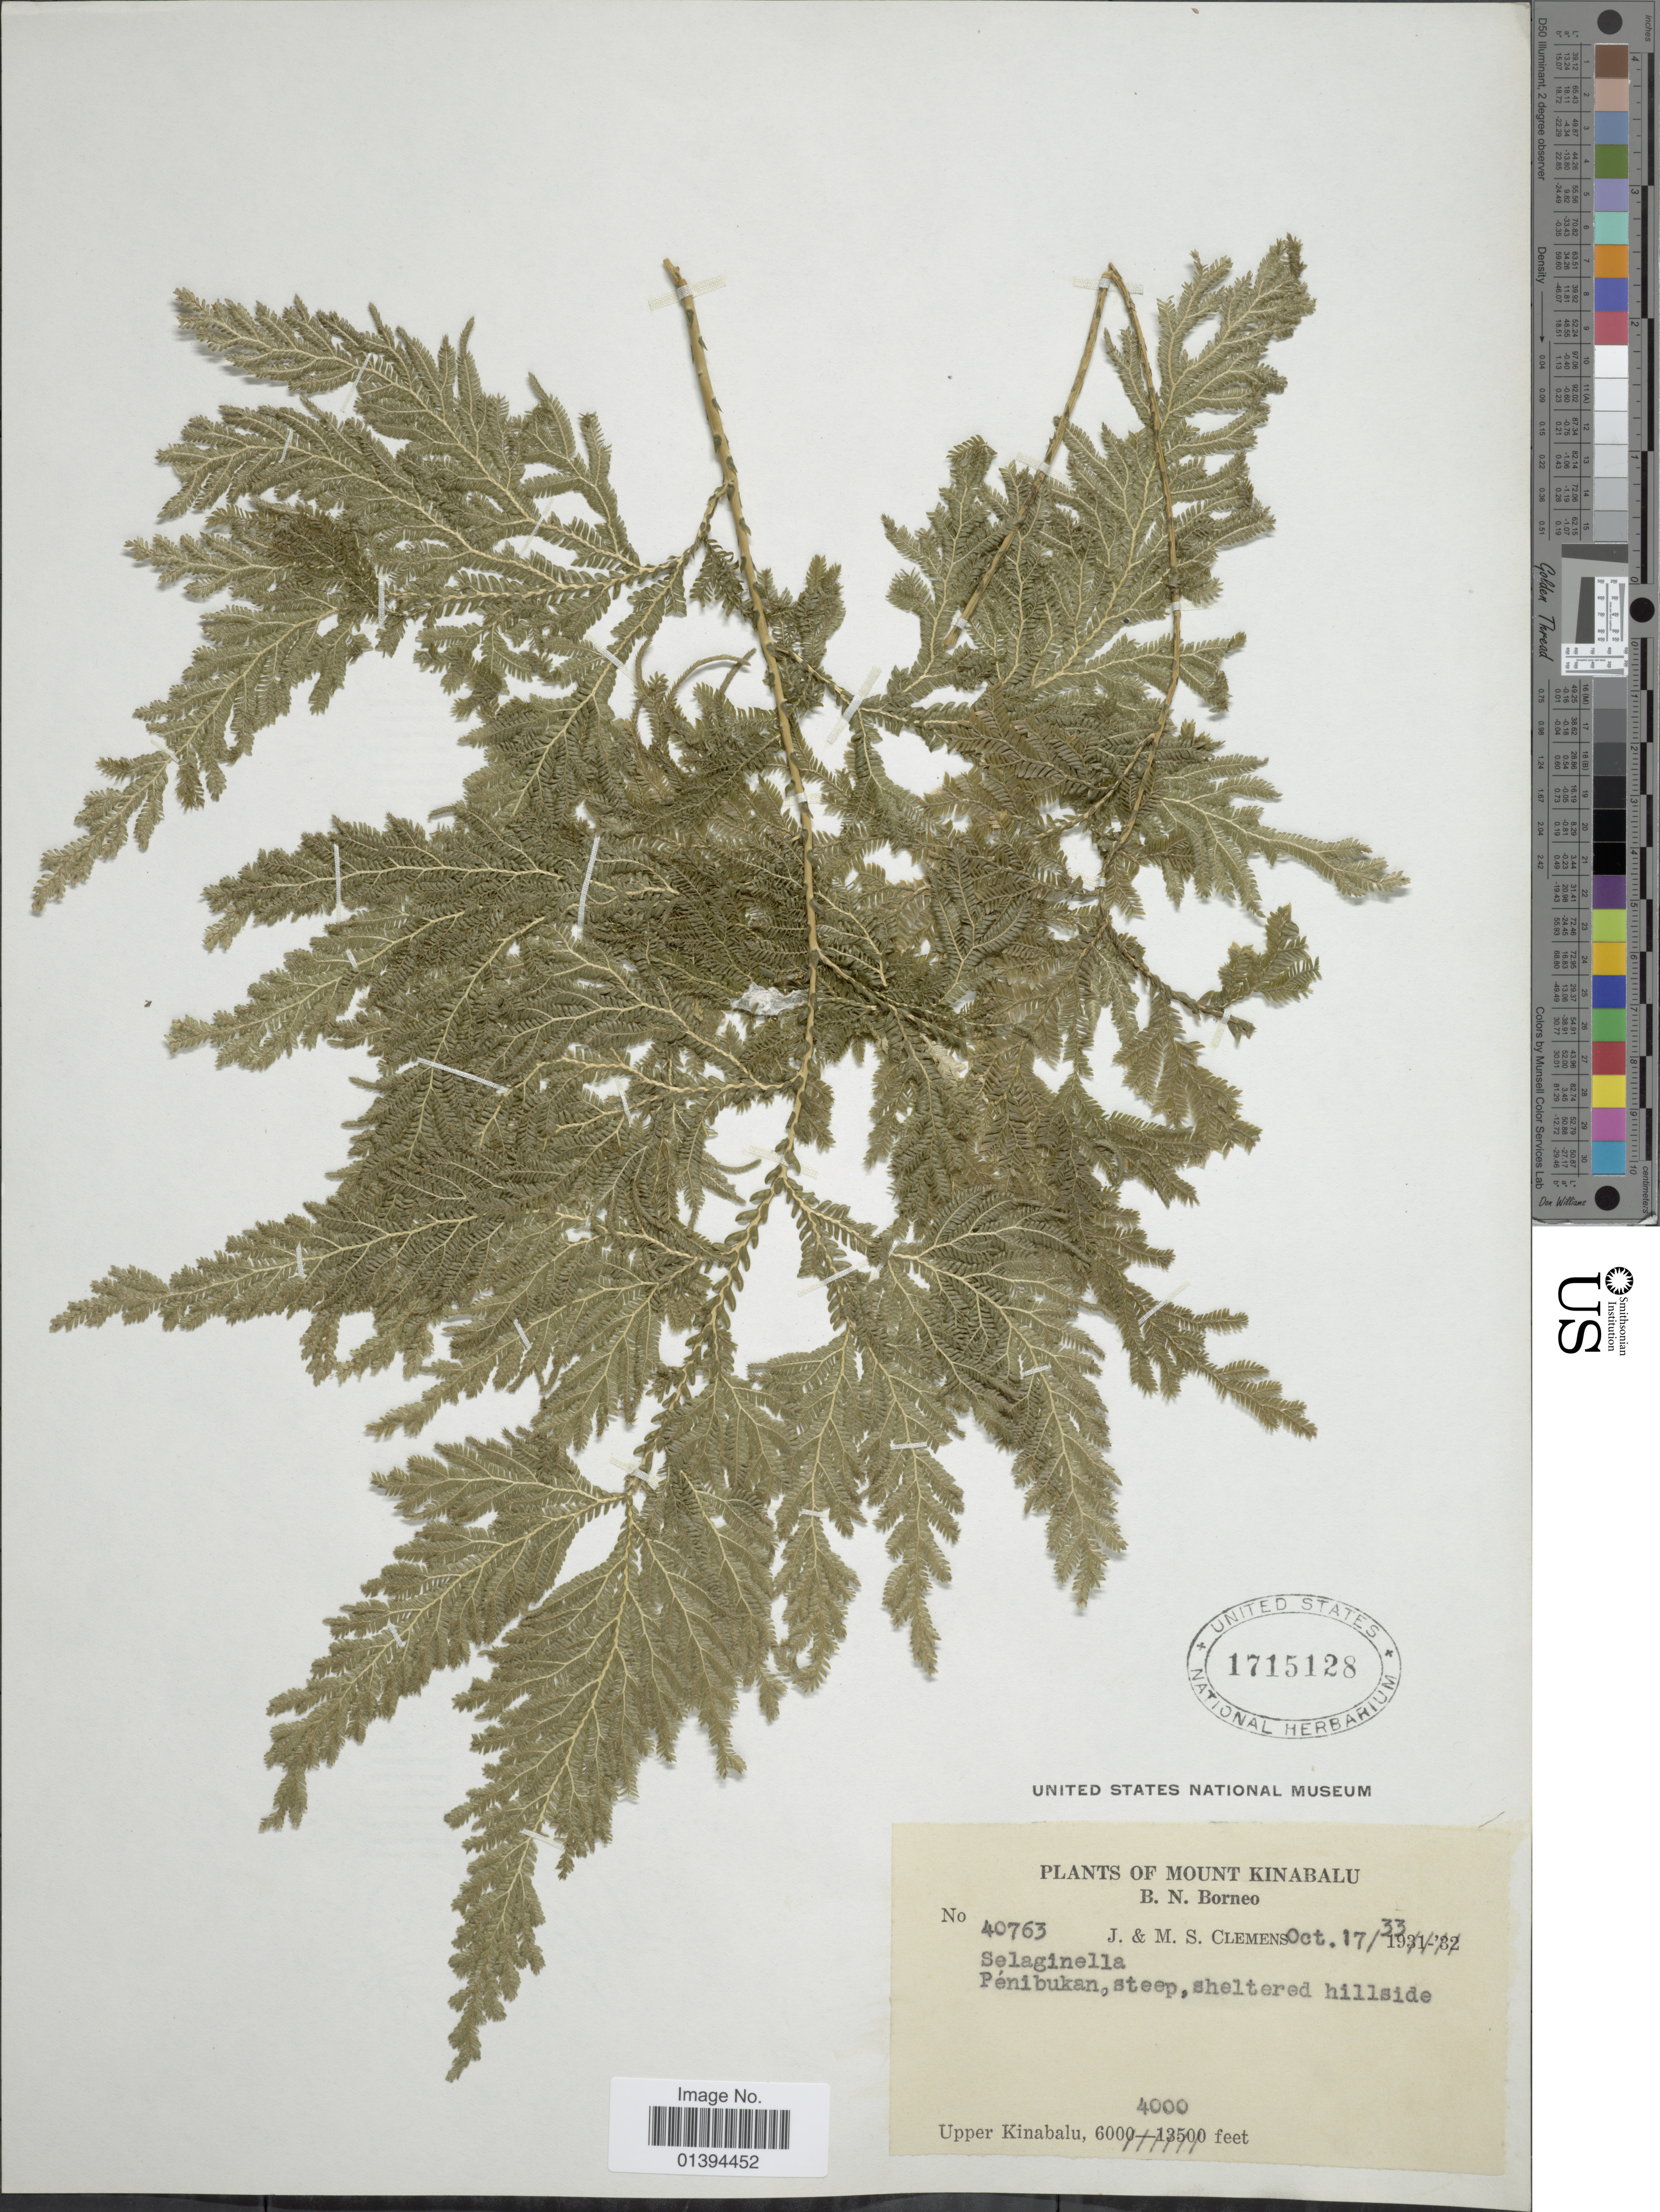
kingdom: Plantae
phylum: Tracheophyta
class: Lycopodiopsida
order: Selaginellales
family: Selaginellaceae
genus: Selaginella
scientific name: Selaginella sp.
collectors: J. Clemens & M. S. Clemens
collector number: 40763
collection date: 1933-10-17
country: Malaysia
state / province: Sabah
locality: Mount Kinabalu, B. N. Borneo, Penibukan, Upper Kinabalu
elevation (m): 4000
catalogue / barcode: US 1715128